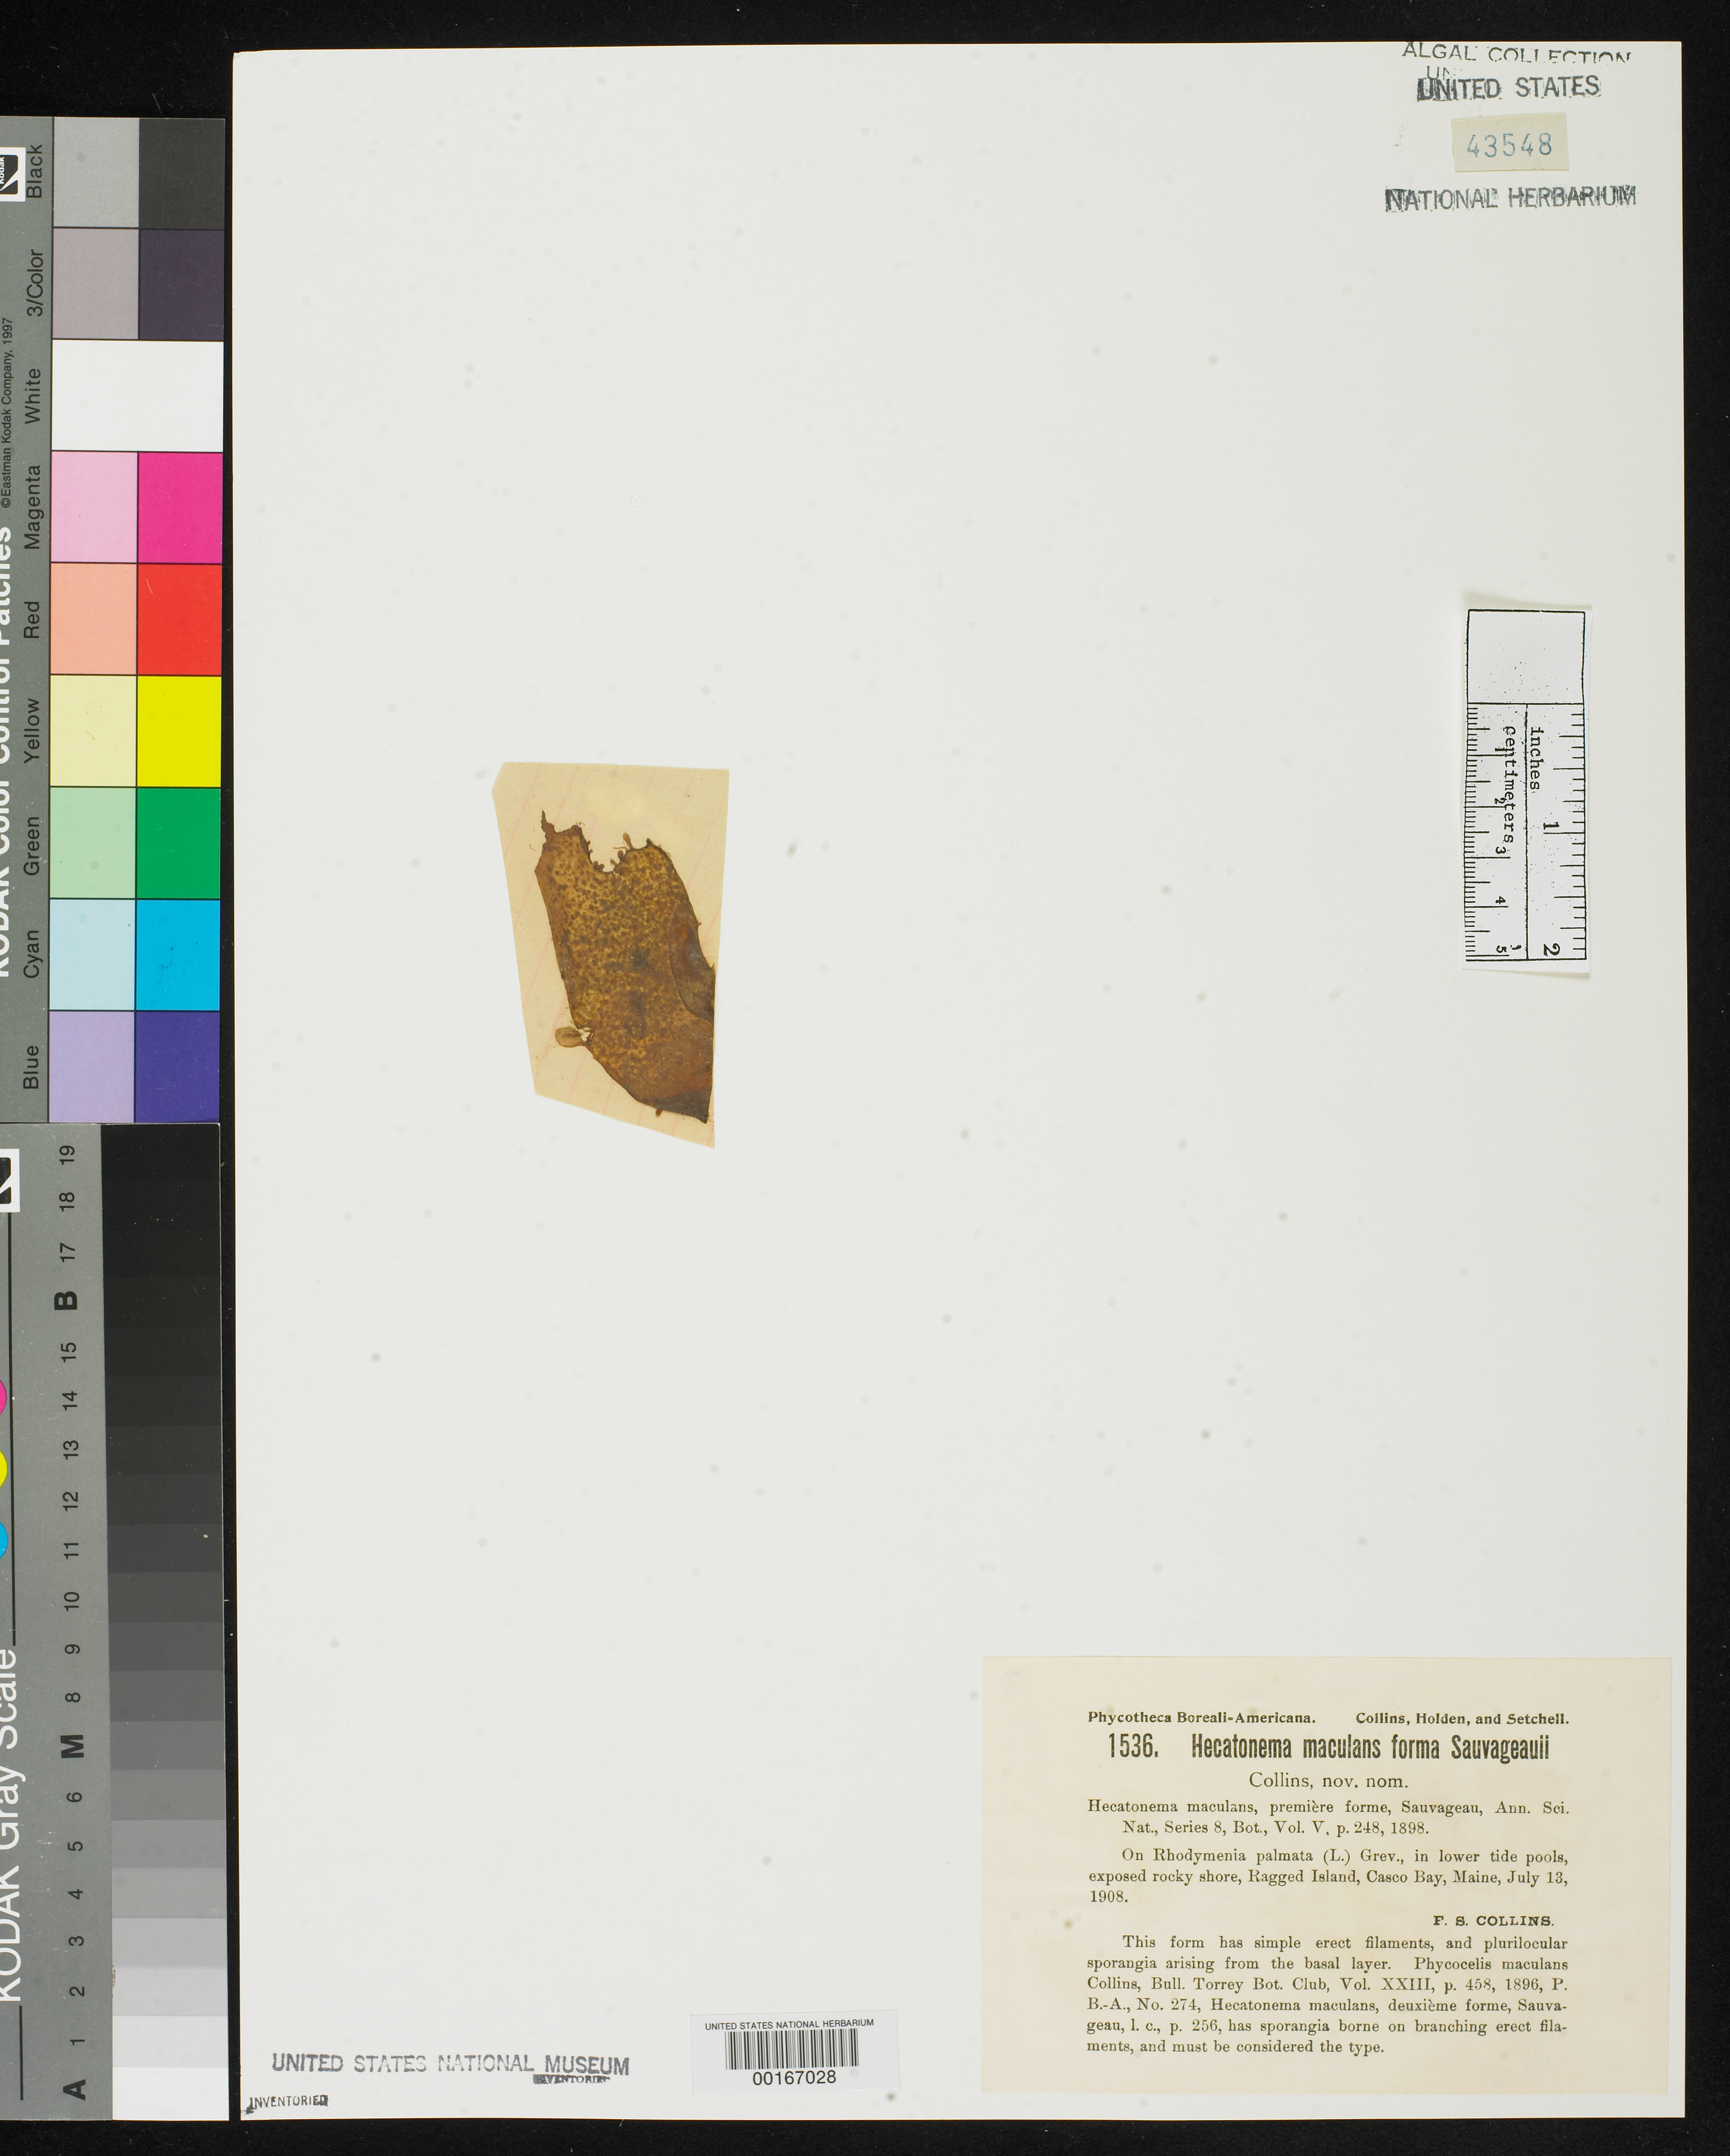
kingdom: Chromista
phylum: Ochrophyta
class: Phaeophyceae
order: Ectocarpales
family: Chordariaceae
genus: Hecatonema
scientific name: Hecatonema maculans f. sauvageauii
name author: Collins in Collins et al.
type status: Isotype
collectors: F. Collins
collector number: PB-A 1536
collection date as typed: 13 Jul 1908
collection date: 1908-07-13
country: United States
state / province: Maine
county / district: Cumberland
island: Ragged Island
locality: Casco Bay.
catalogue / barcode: US 43548